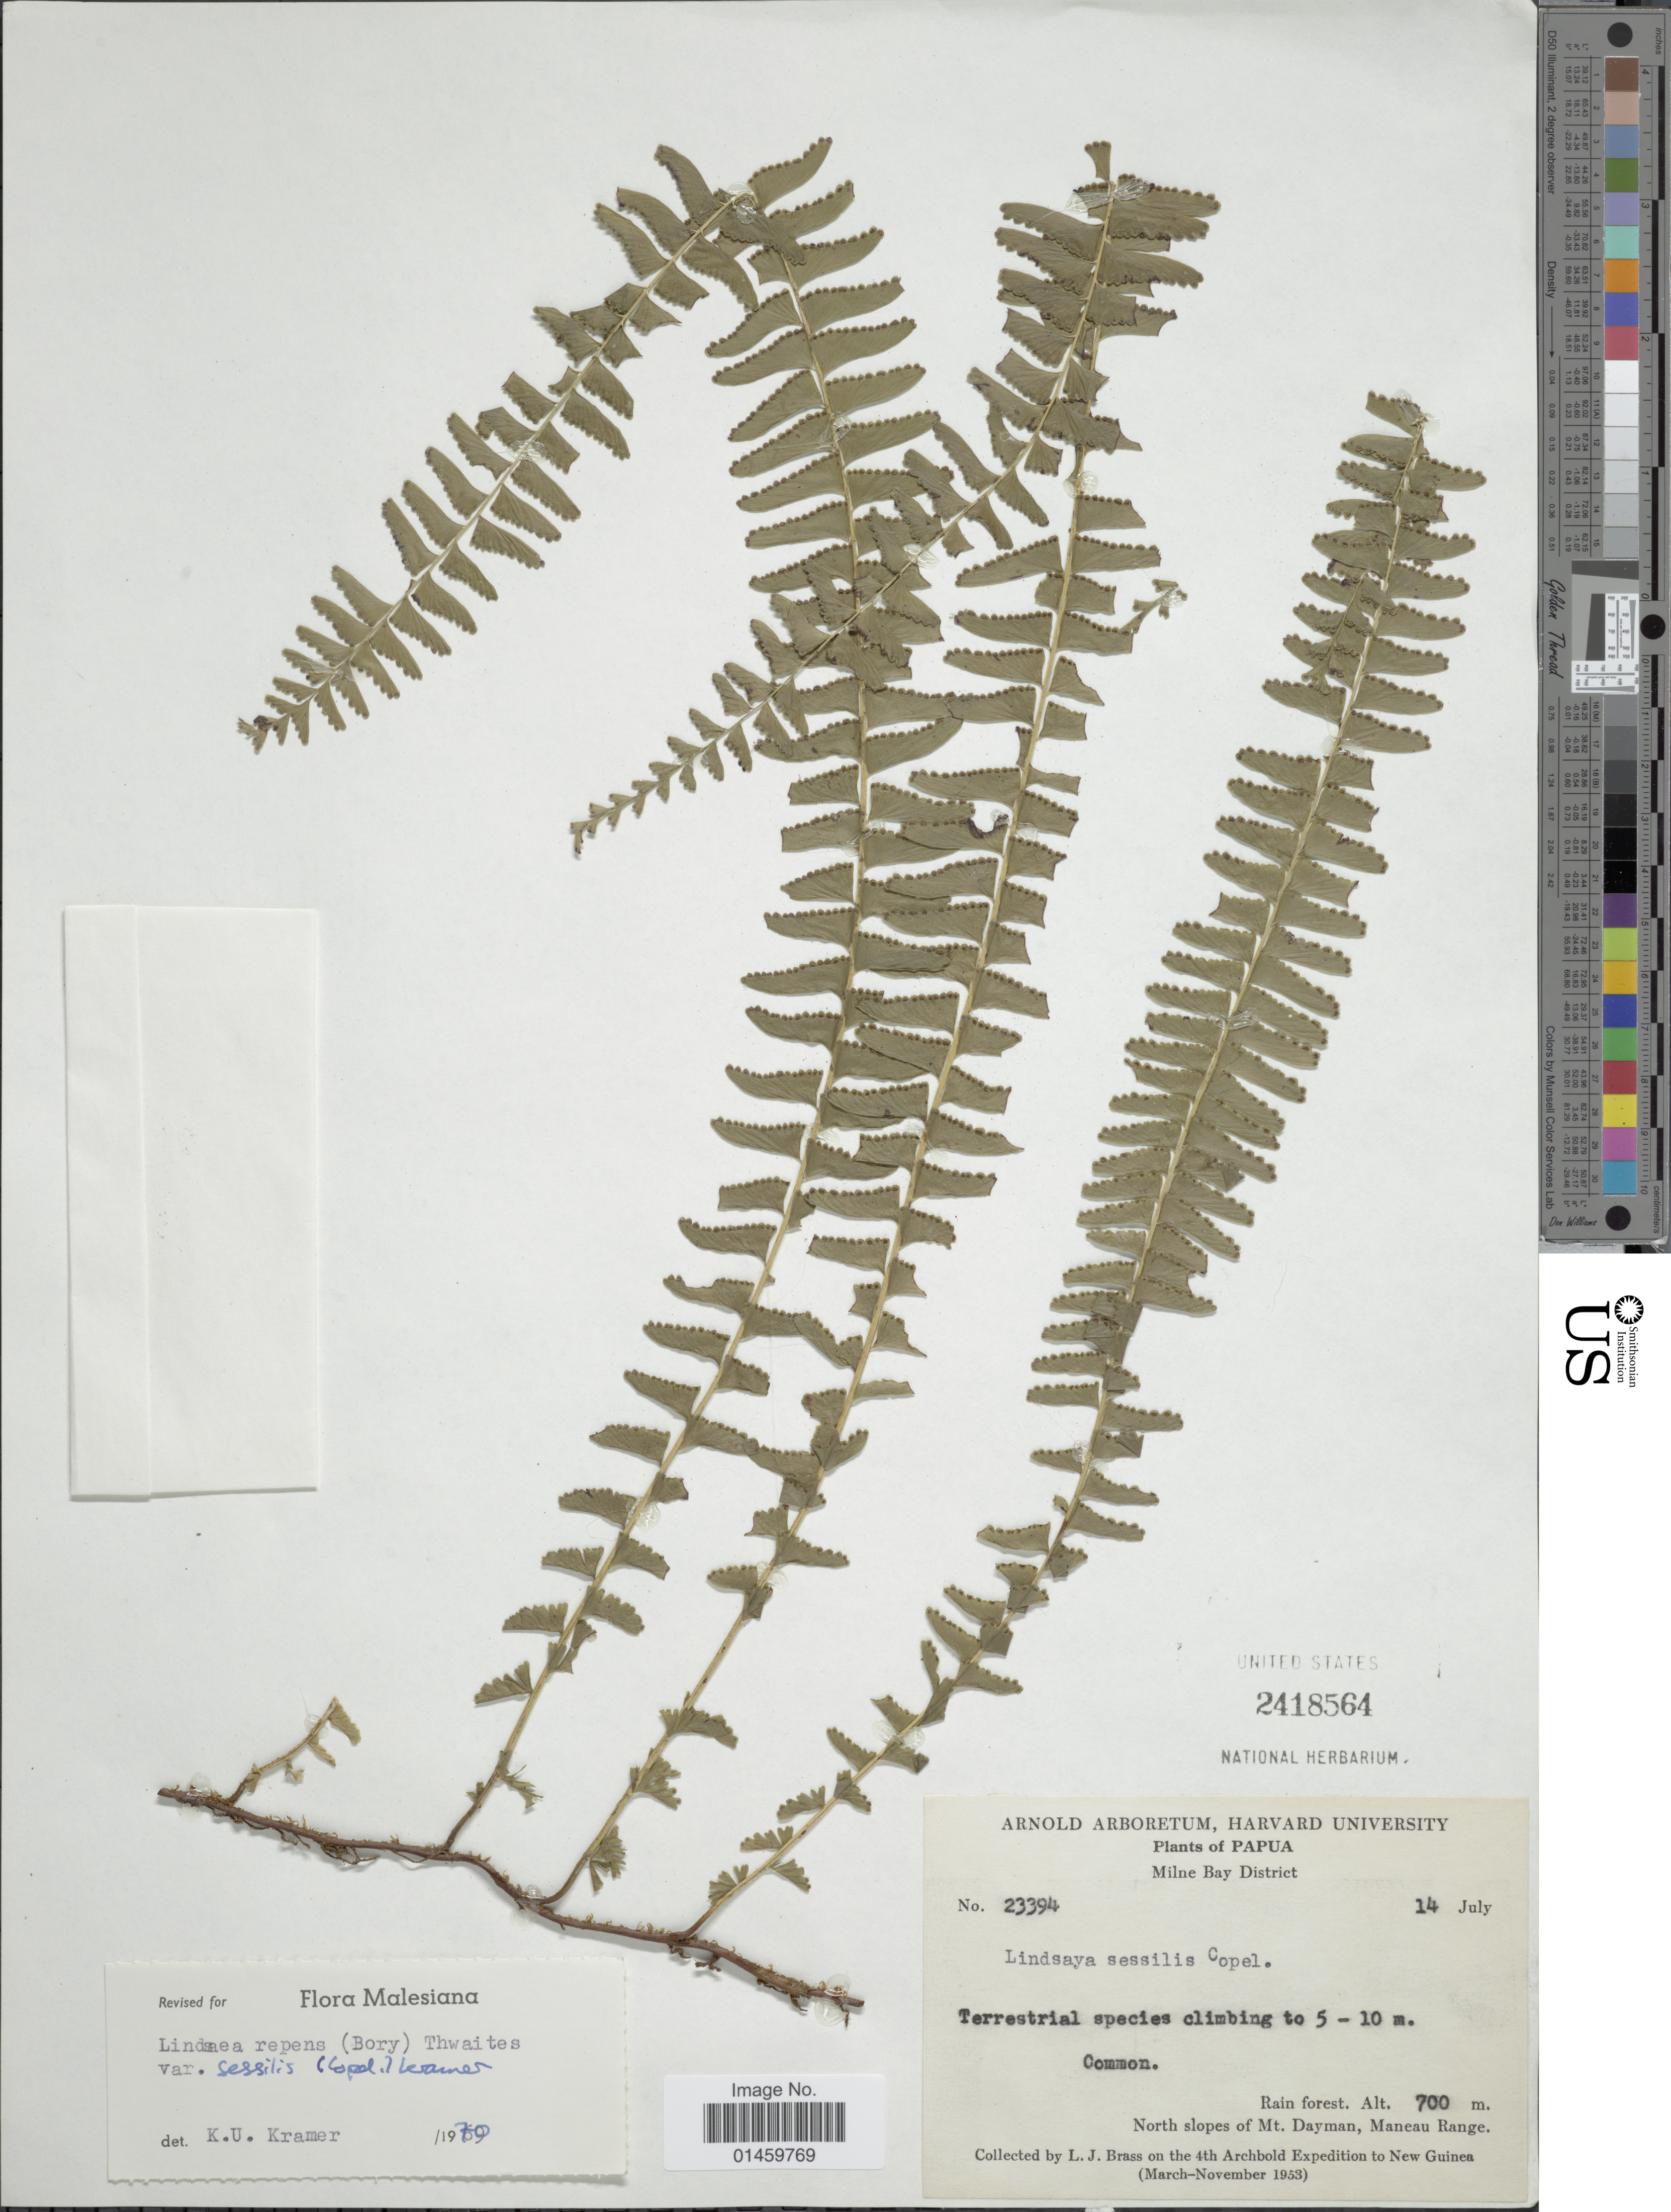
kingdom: Plantae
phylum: Tracheophyta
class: Polypodiopsida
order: Polypodiales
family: Lindsaeaceae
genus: Lindsaea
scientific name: Lindsaea repens var. sessilis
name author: (Copel.) K.U. Kramer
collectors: L. J. Brass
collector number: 23394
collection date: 1953-07-14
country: Papua New Guinea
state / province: Milne Bay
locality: Milne Bay District. North slopes of Mt. Dayman, Maneau Range.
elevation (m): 700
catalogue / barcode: US 2418564